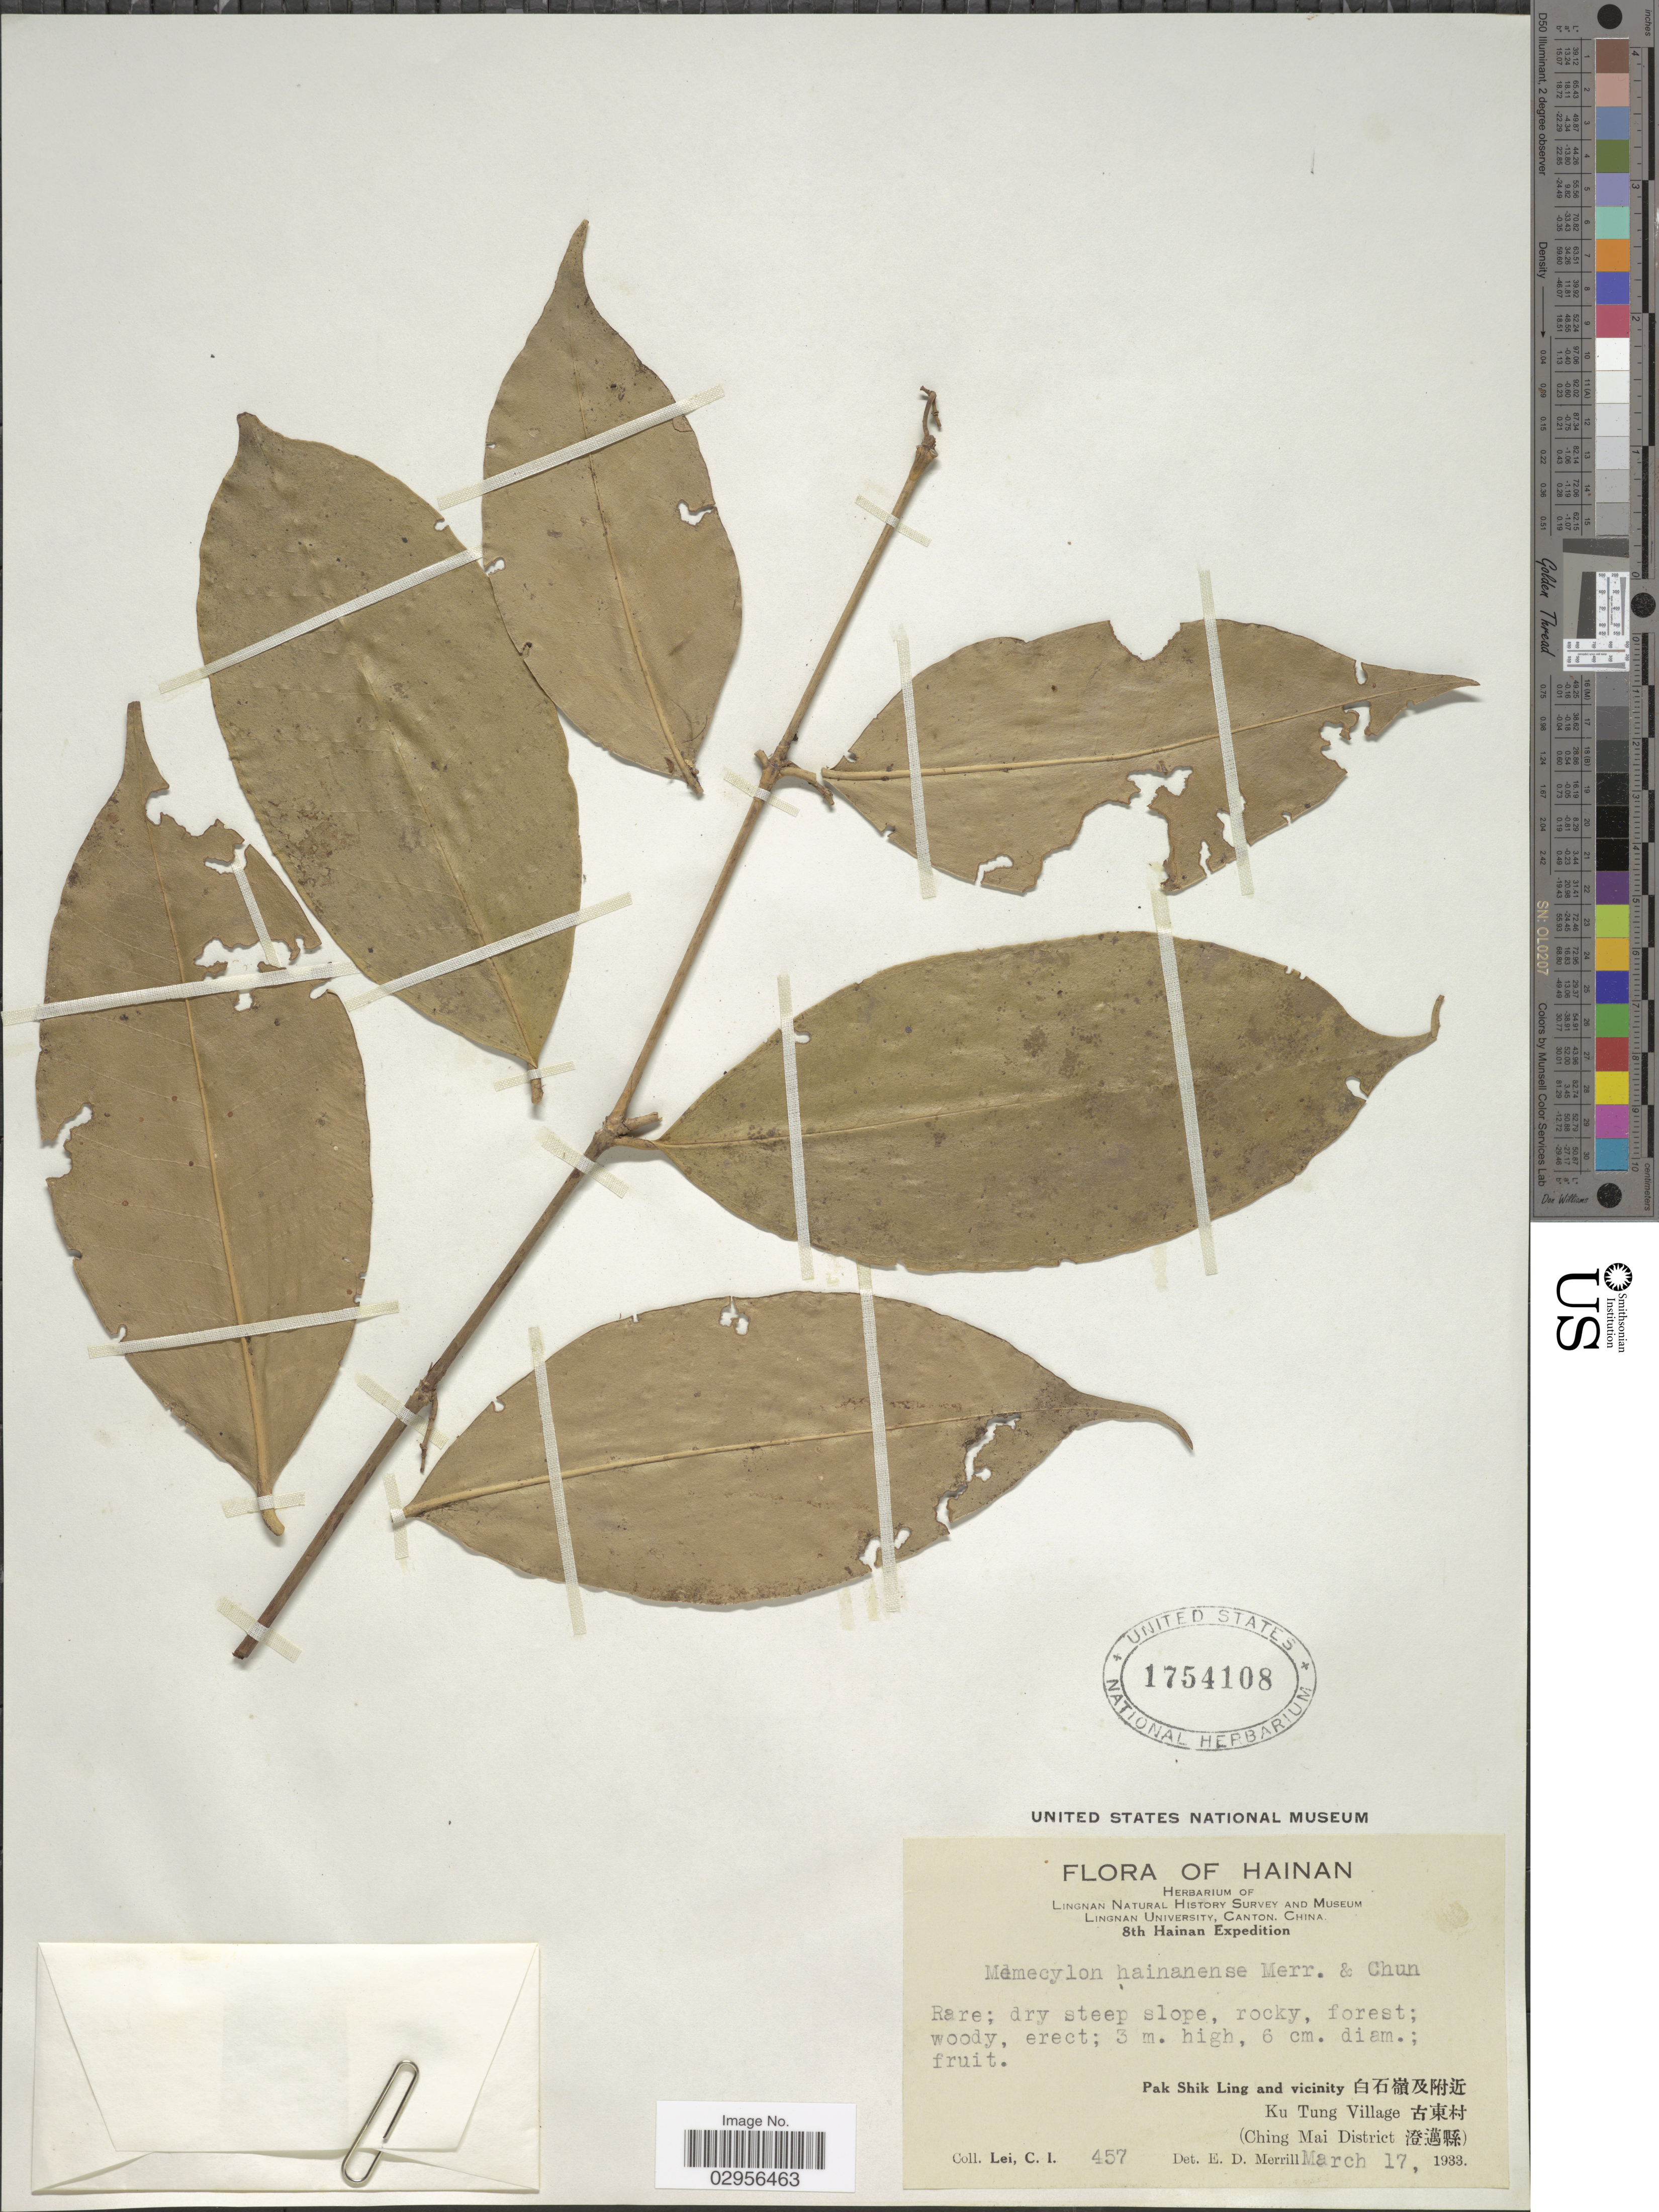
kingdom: Plantae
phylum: Tracheophyta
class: Magnoliopsida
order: Myrtales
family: Melastomataceae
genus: Memecylon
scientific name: Memecylon hainanense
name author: Merr. & Chun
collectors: C. I. Lei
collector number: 457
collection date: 1933-03-17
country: China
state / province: Hainan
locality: Pak Shik Ling and vicinity, Ku Tung Village (Ching Mai District).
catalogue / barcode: US 1754108